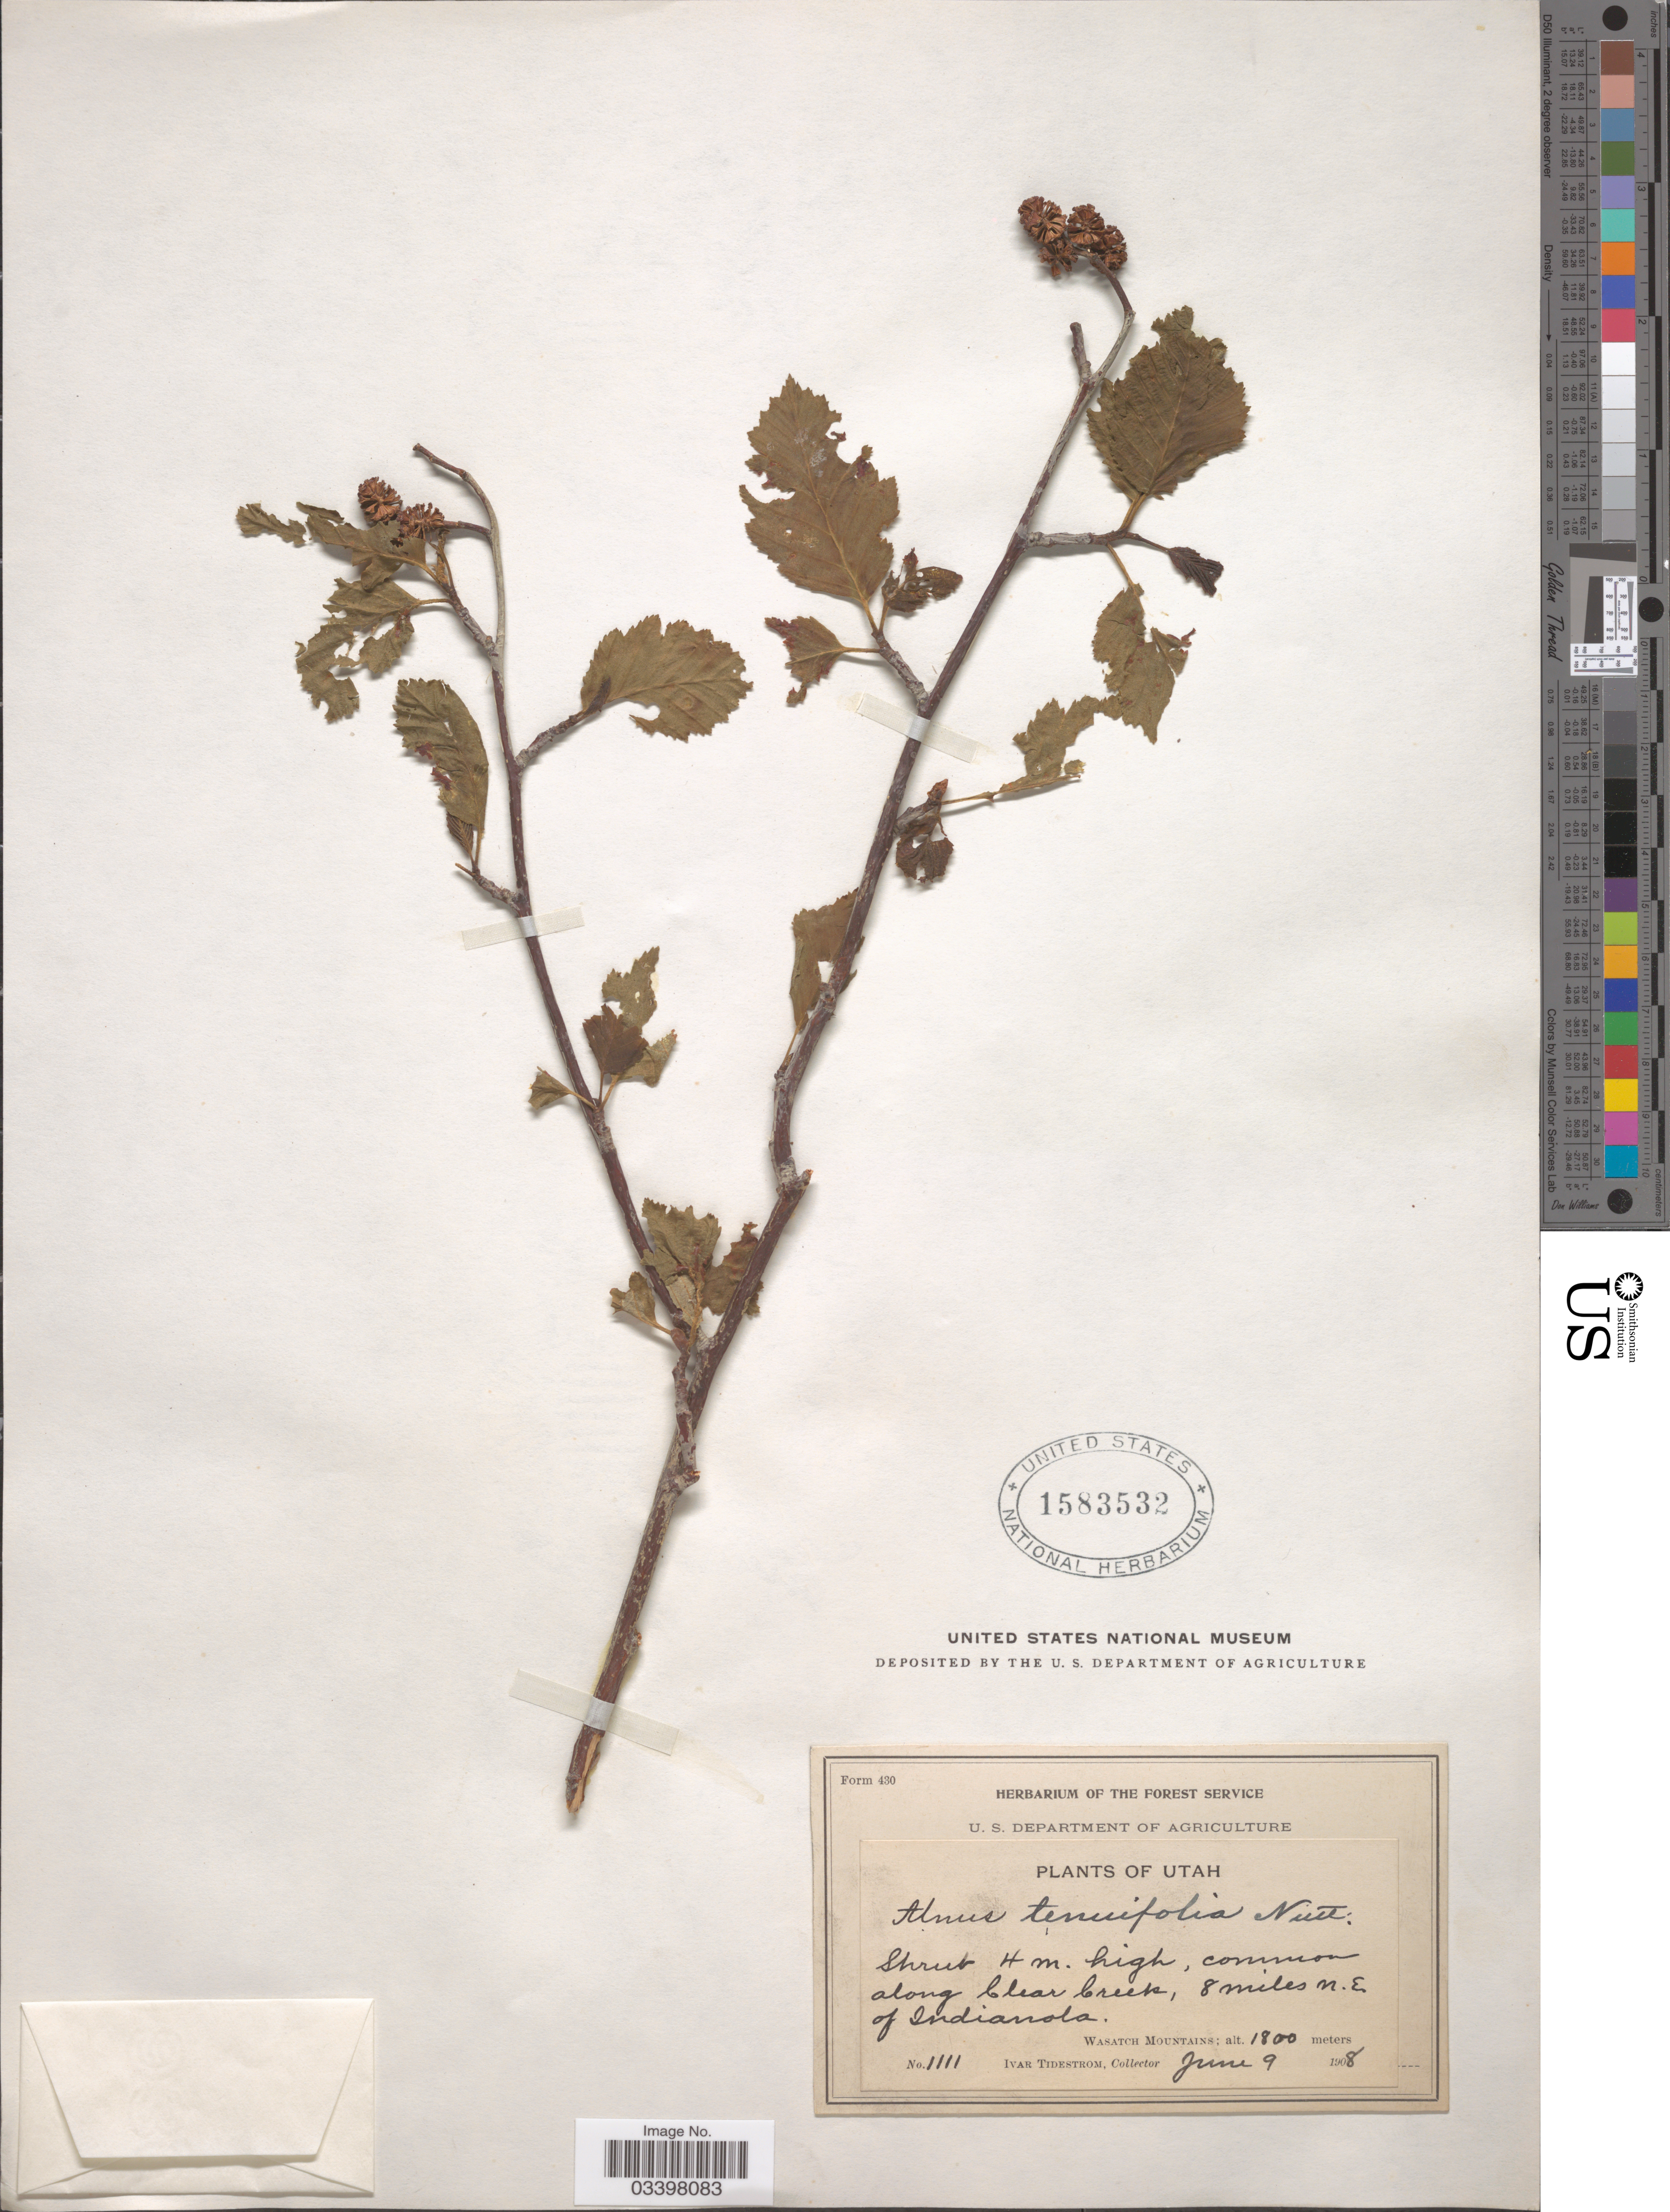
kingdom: Plantae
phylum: Tracheophyta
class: Magnoliopsida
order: Fagales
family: Betulaceae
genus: Alnus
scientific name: Alnus tenuifolia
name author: Nutt.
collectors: I. F. Tidestrom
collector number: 1111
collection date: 1908-06-09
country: United States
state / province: Utah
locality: Along Clear Creek, 8 miles N.E. of Indianola. Wasatch Mountains.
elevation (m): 1800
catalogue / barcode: US 1583532